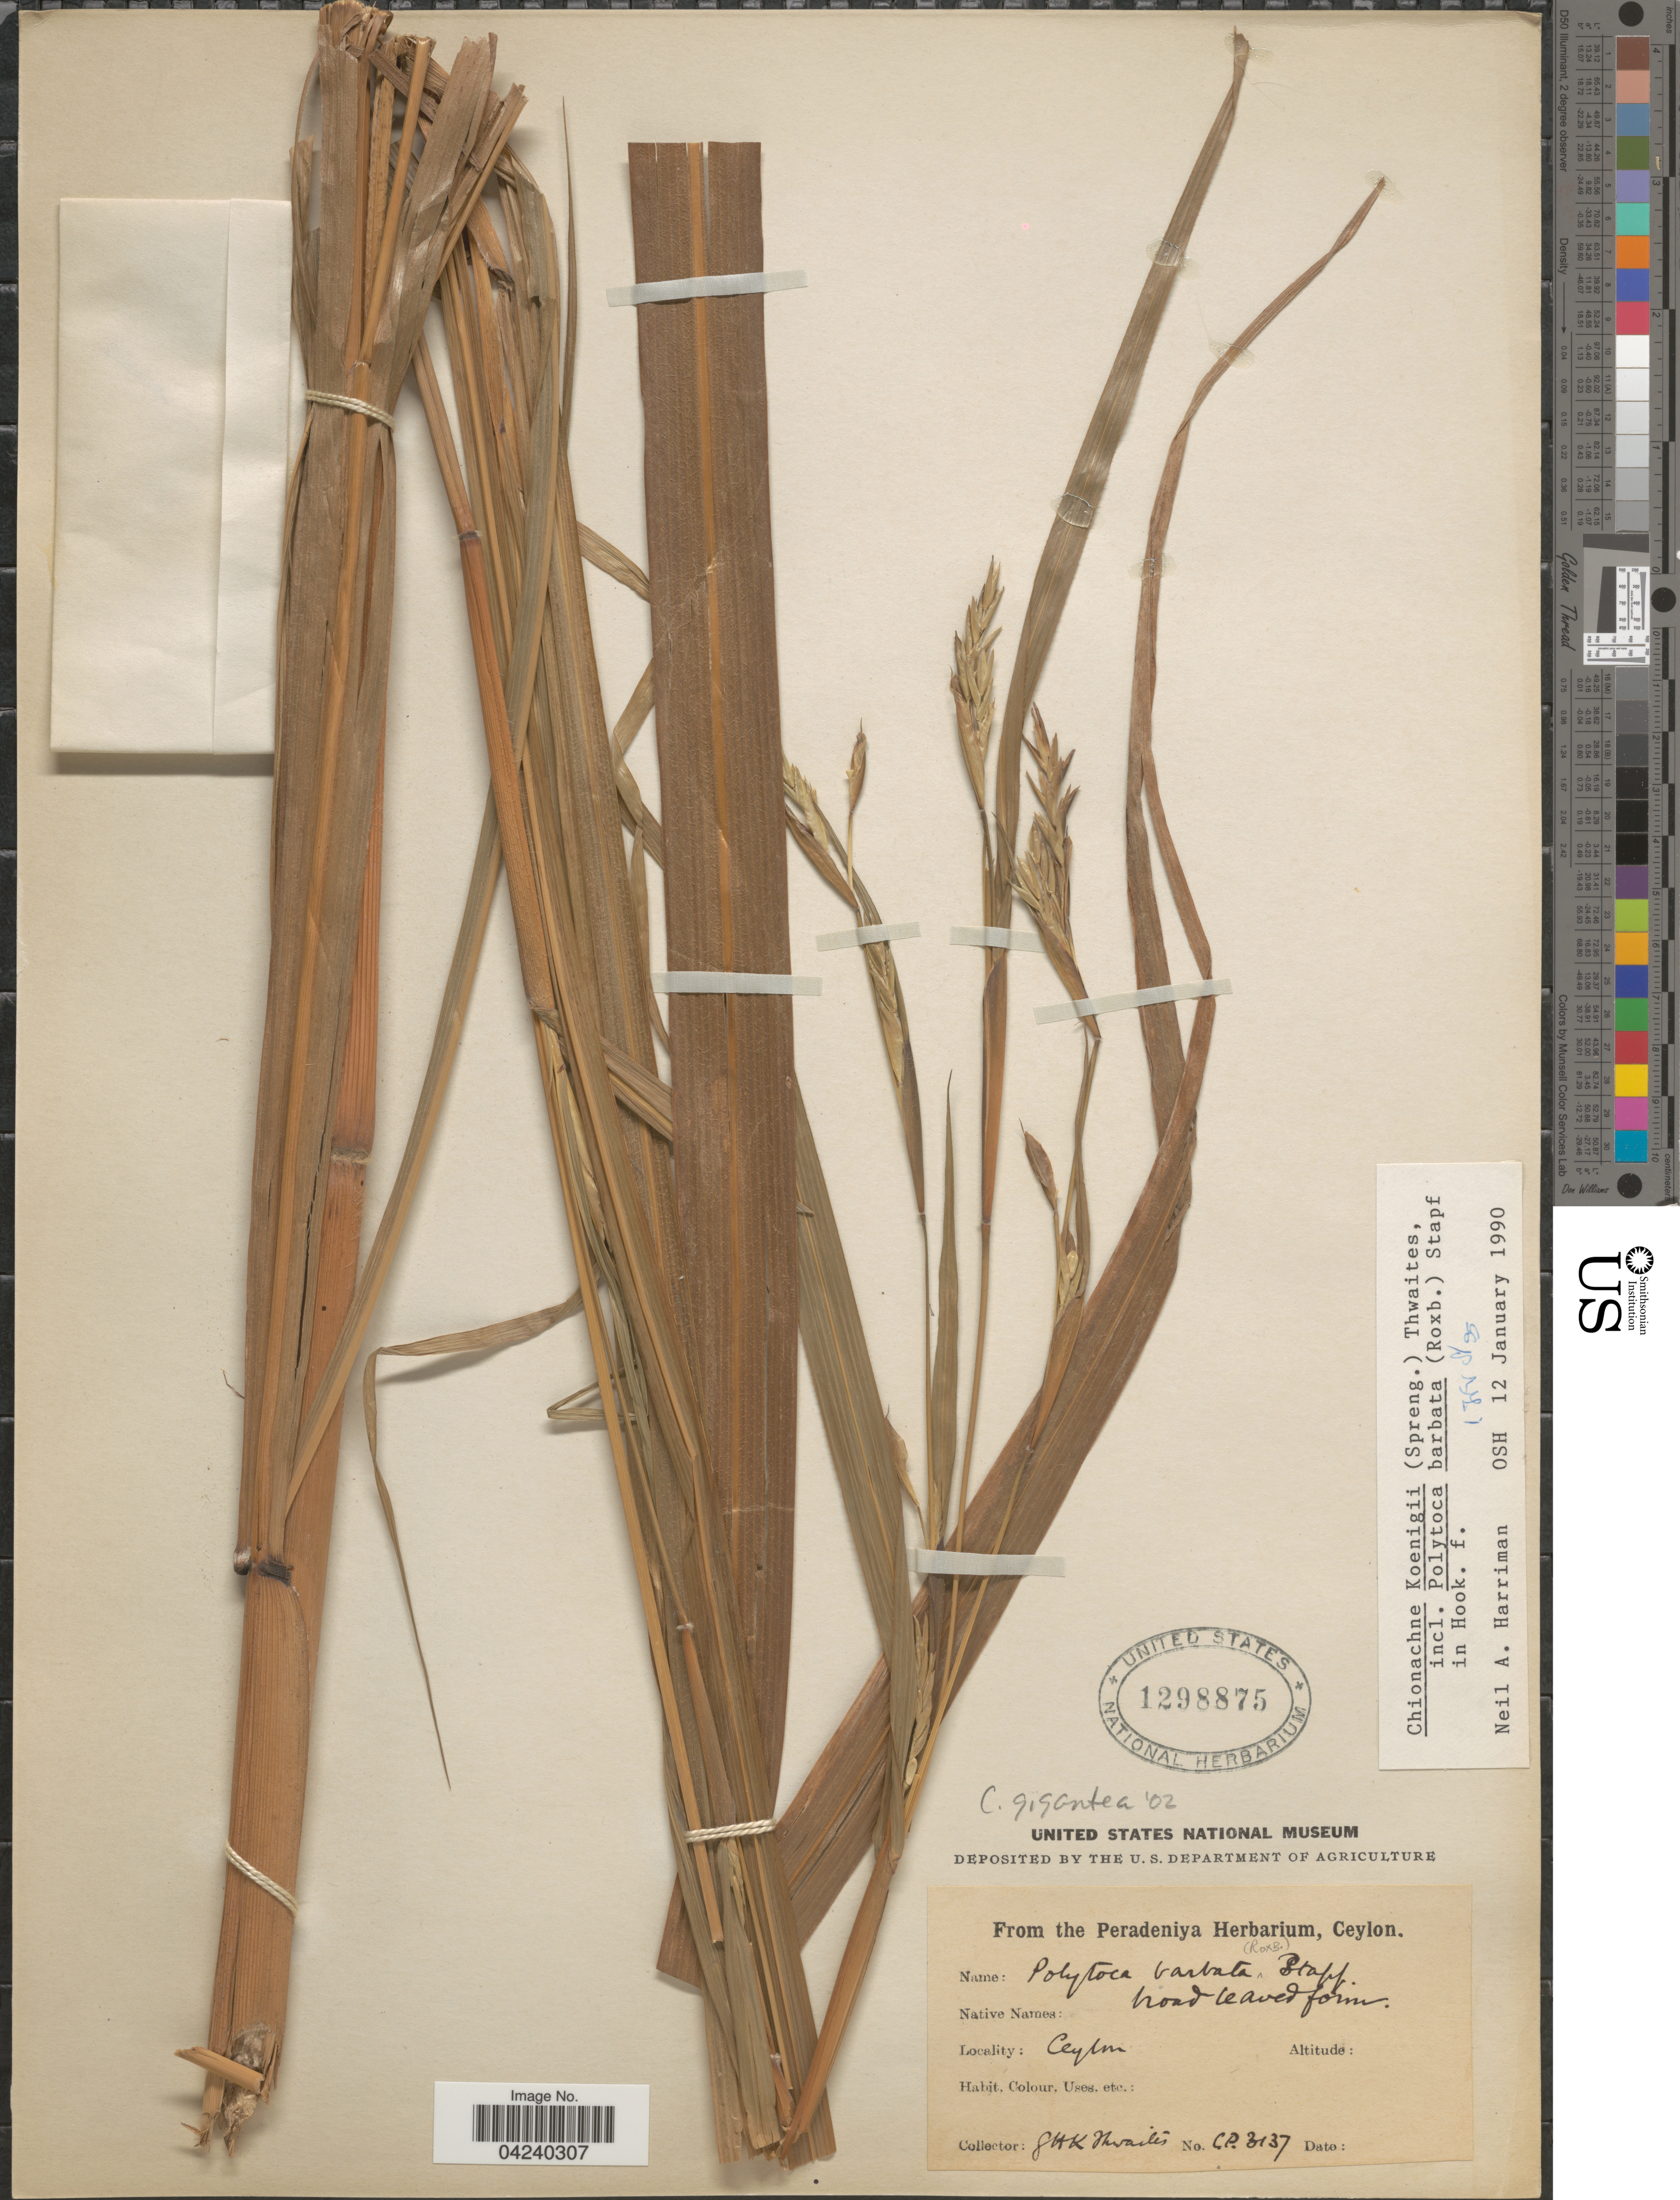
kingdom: Plantae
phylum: Tracheophyta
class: Liliopsida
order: Poales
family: Poaceae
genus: Chionachne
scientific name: Chionachne gigantea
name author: (J. Koenig) Veldkamp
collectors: G. H. K. Thwaites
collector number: C.P.3137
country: Sri Lanka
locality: Ceylon.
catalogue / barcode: US 1298875